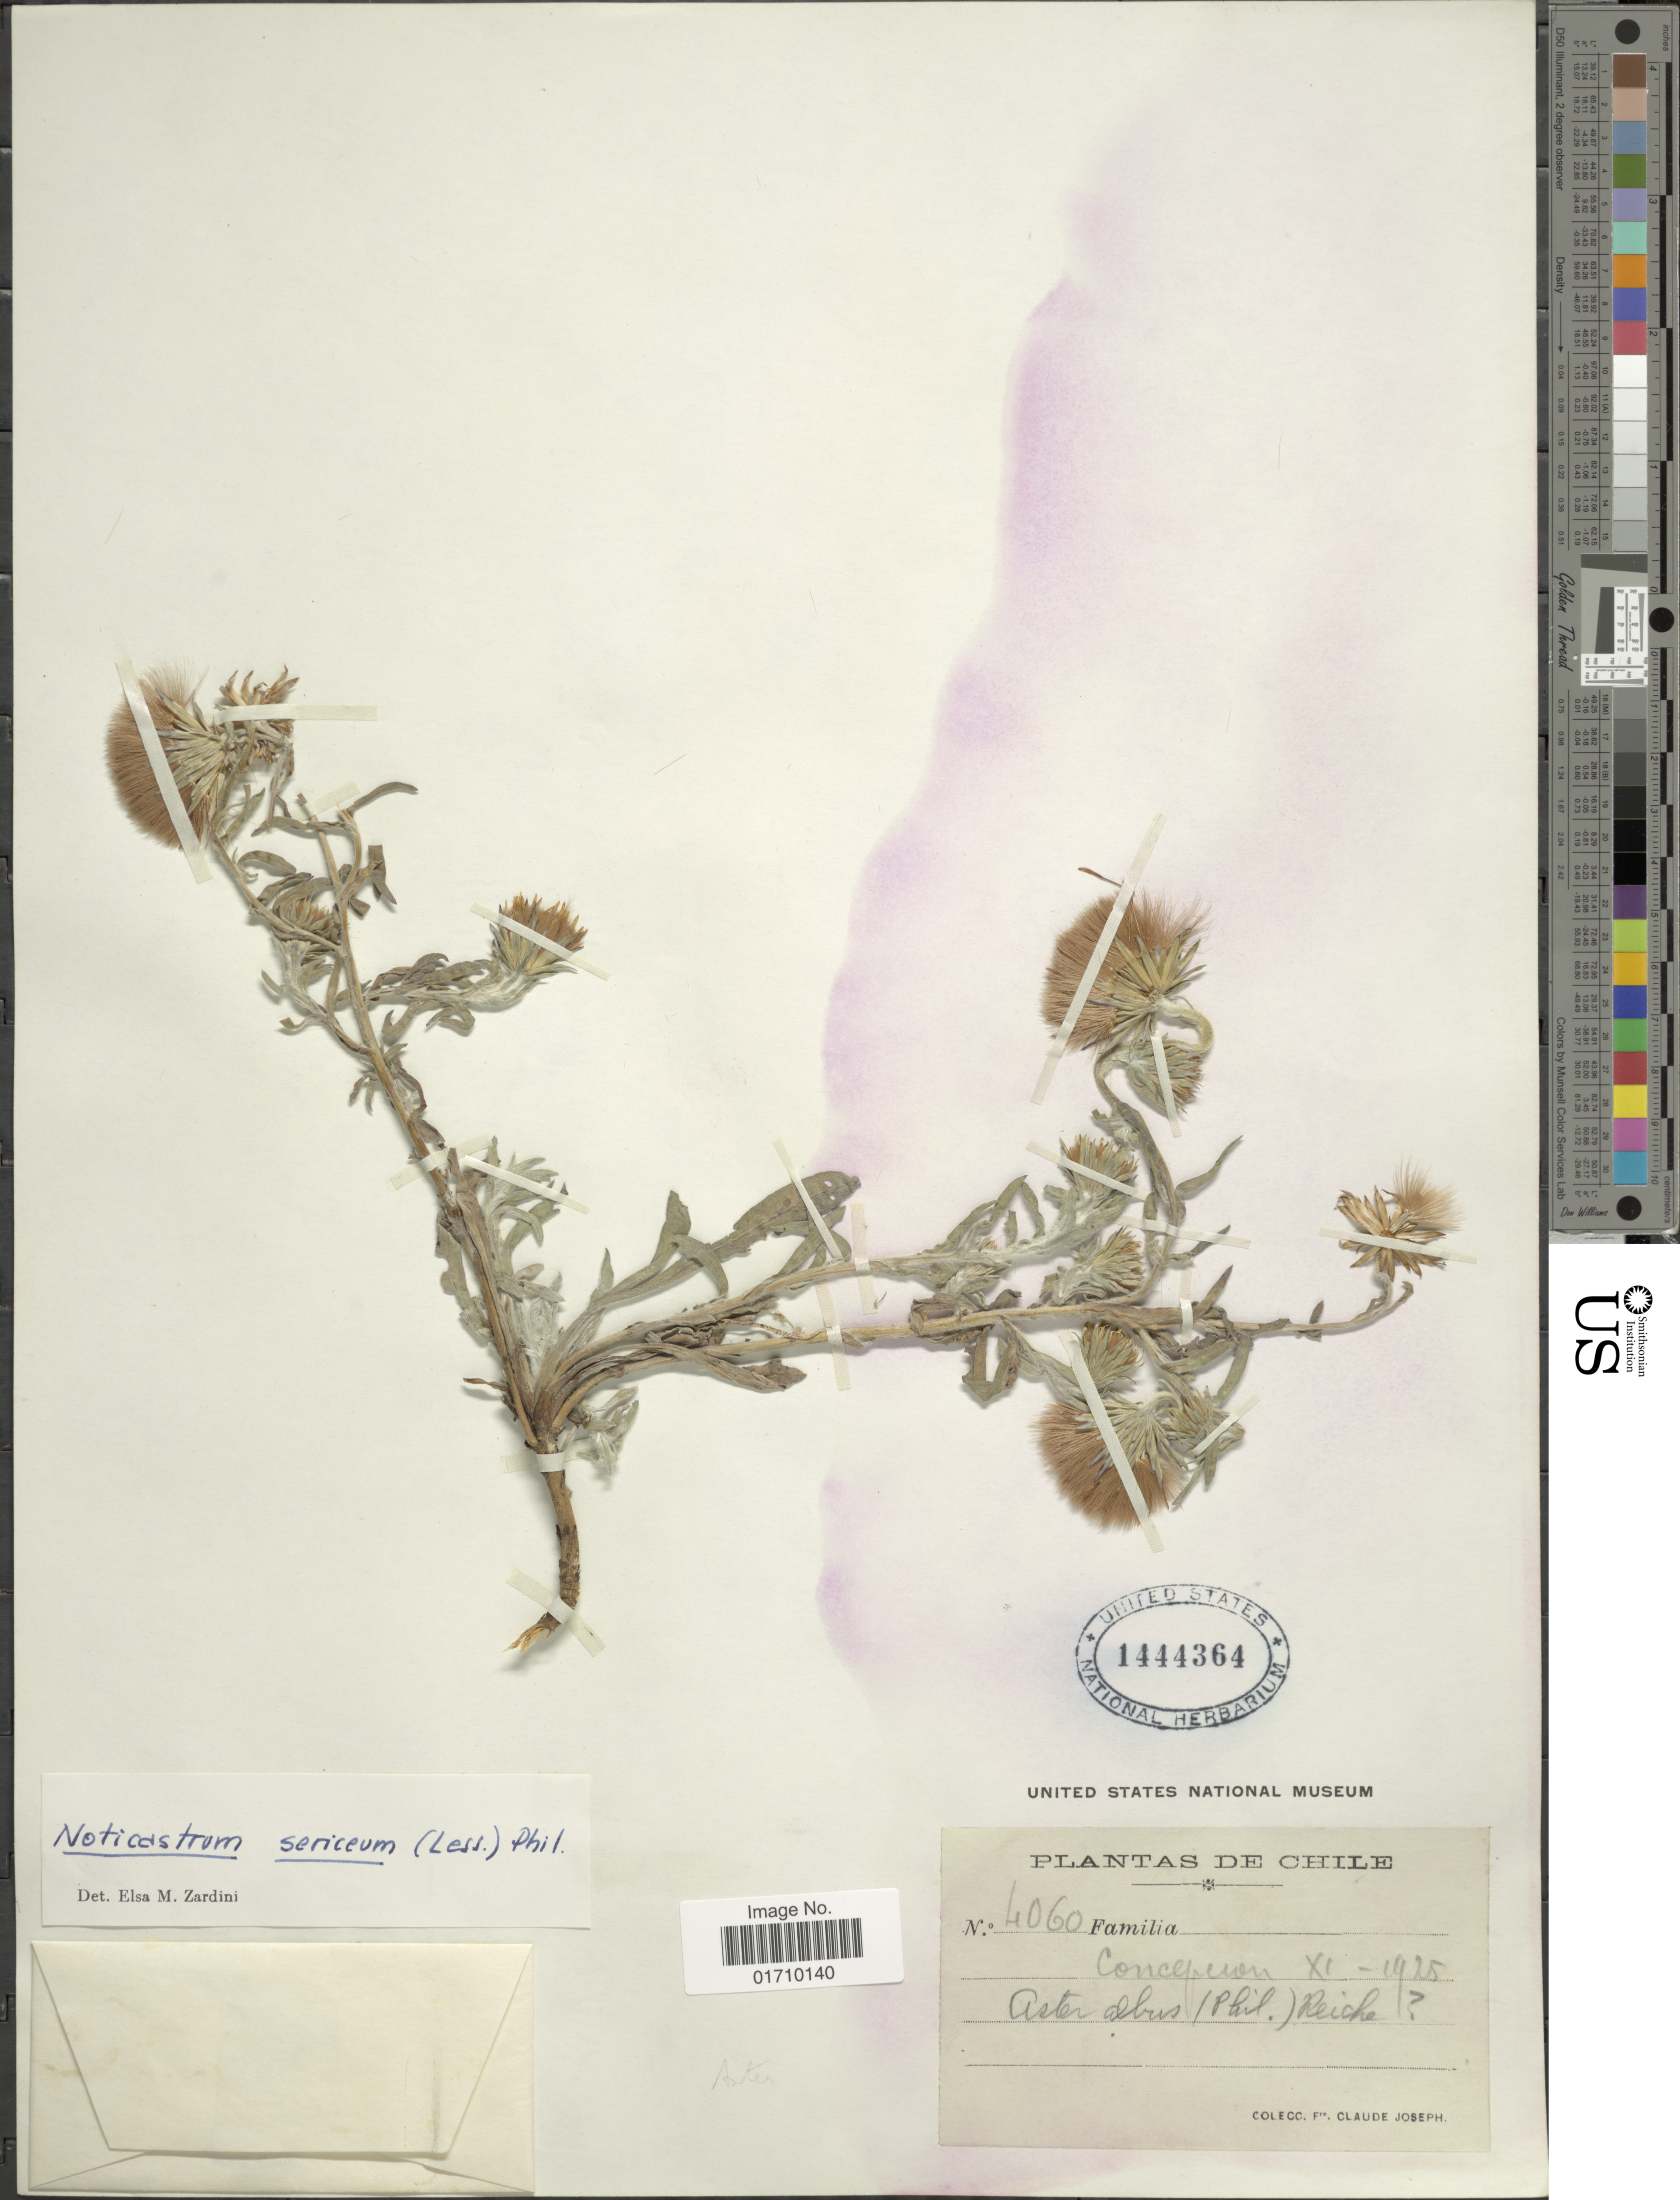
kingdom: Plantae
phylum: Tracheophyta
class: Magnoliopsida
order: Asterales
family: Asteraceae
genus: Noticastrum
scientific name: Noticastrum sericeum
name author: (Less.) Less. ex Phil.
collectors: Bro. Claude-Joseph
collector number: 4060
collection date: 1925-11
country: Chile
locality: Concepcion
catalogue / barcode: US 1444364